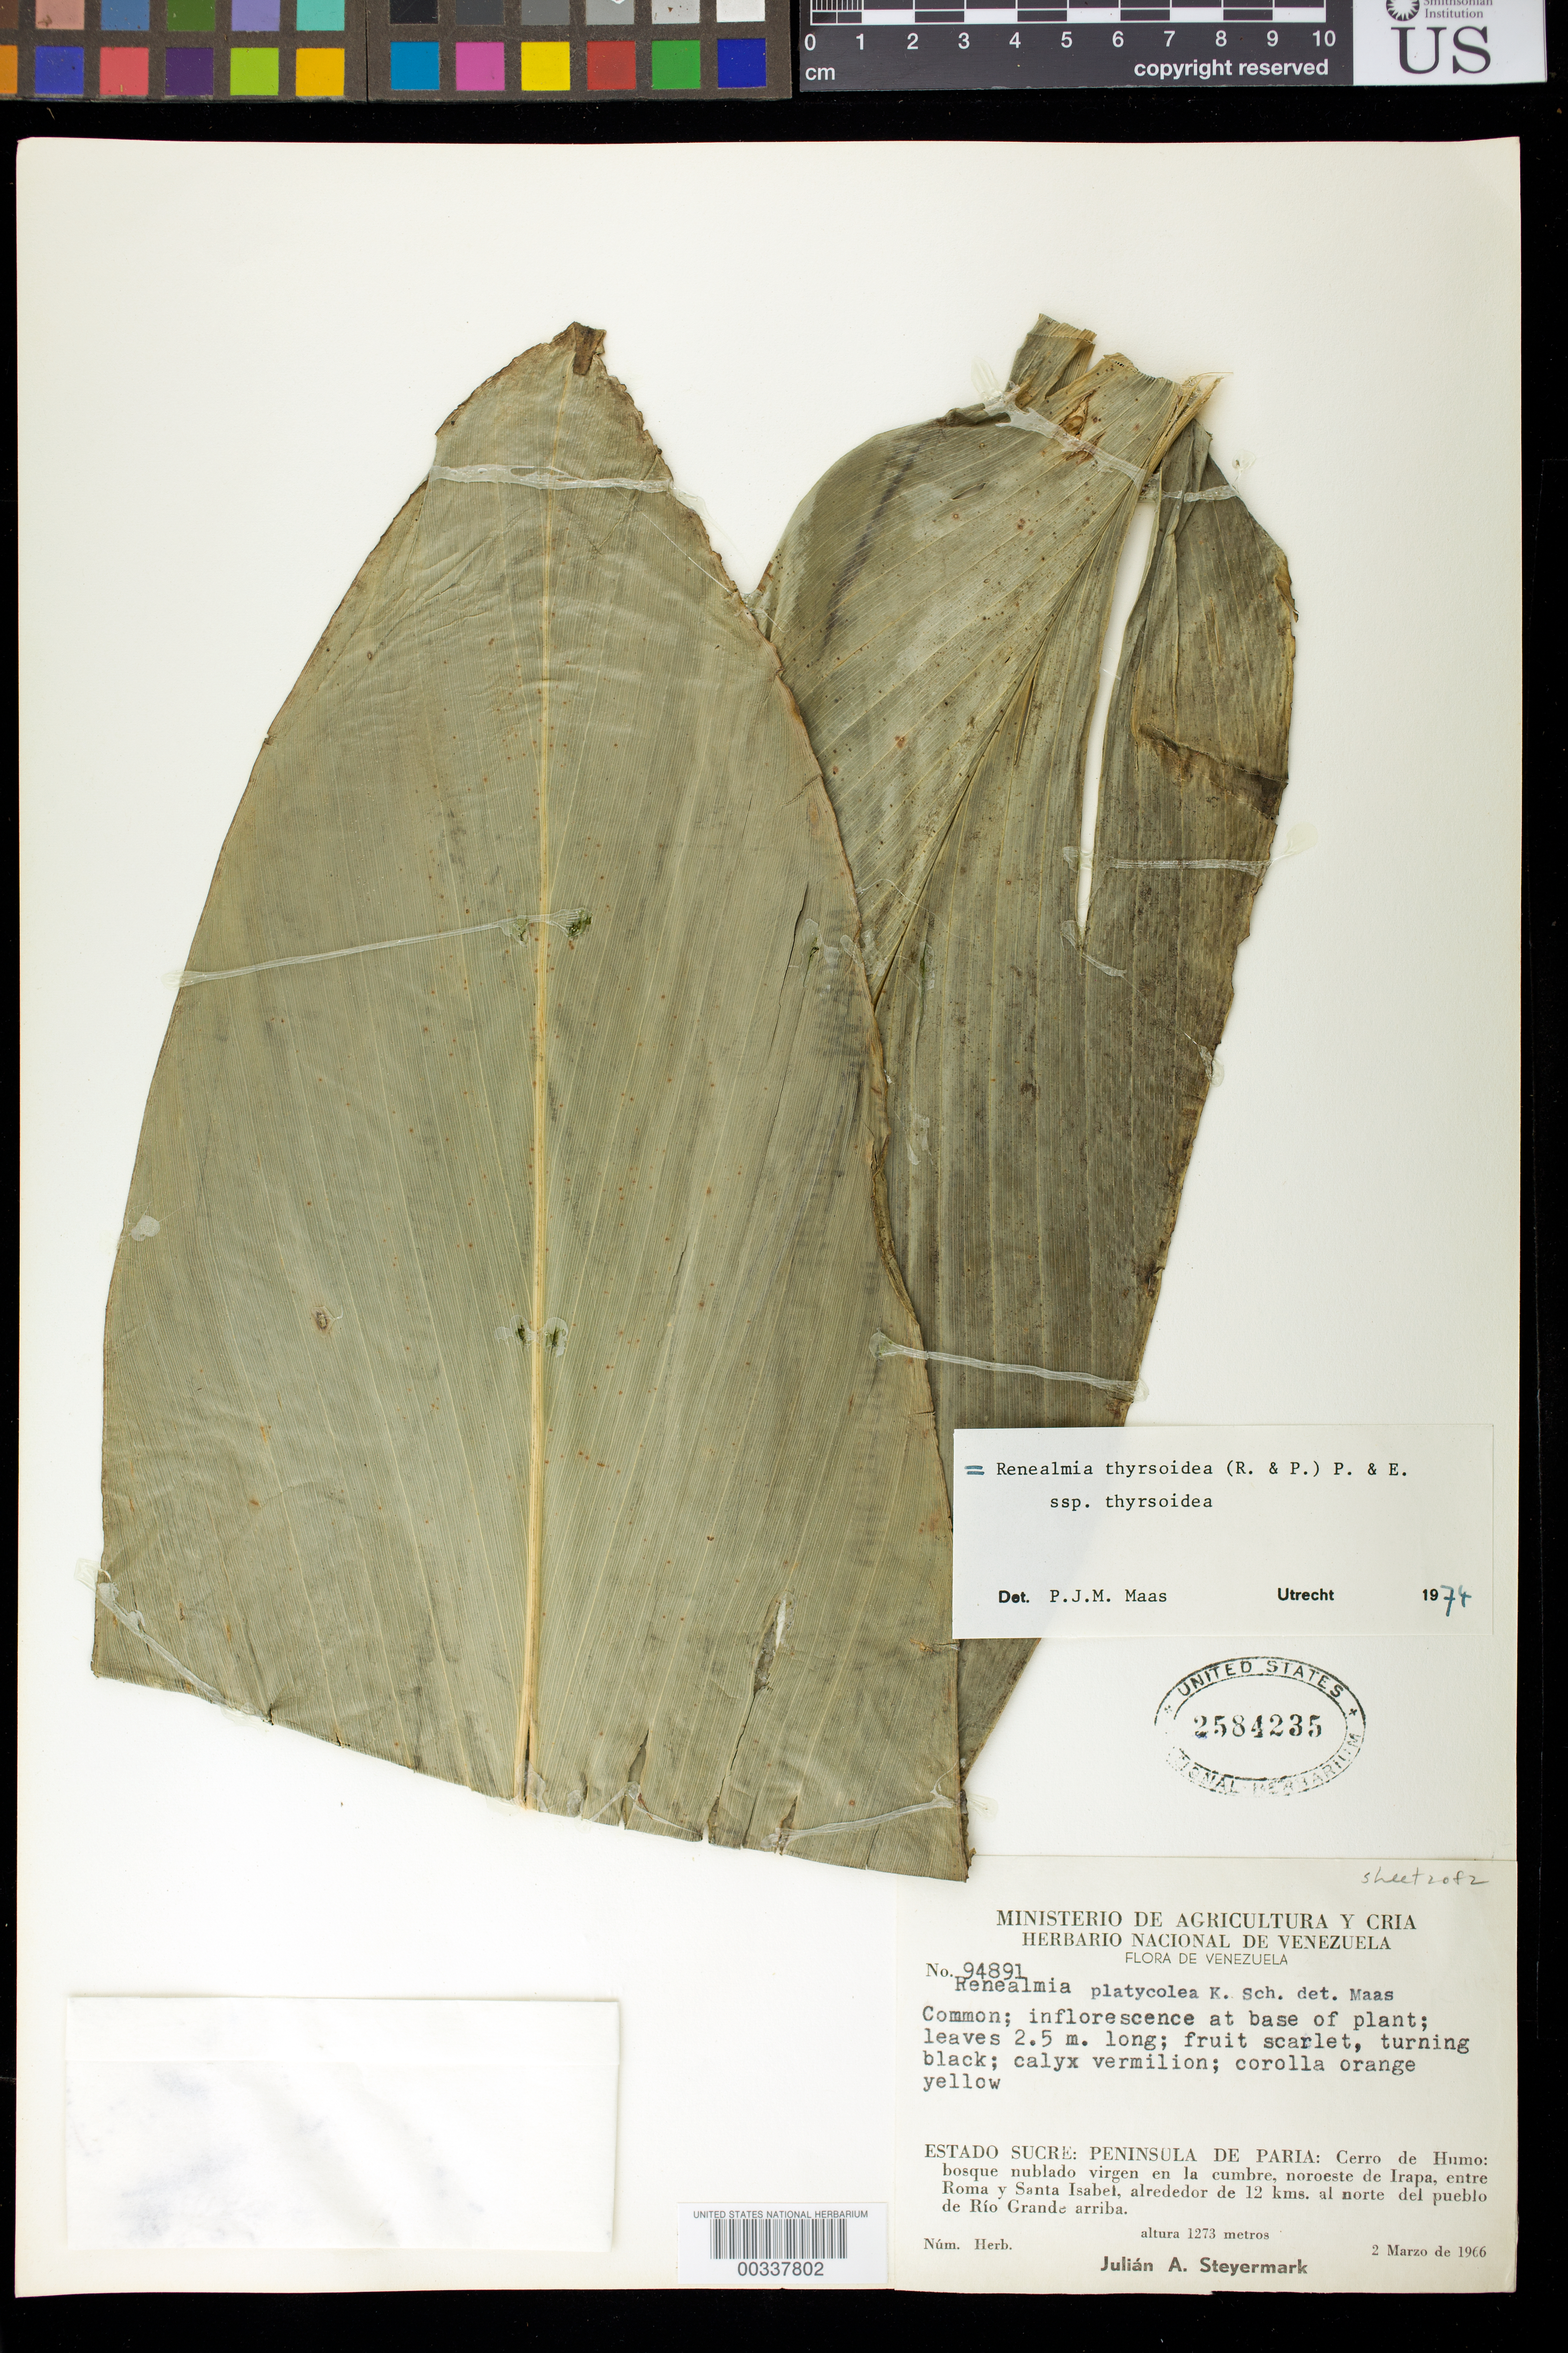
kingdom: Plantae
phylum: Tracheophyta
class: Liliopsida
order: Zingiberales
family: Zingiberaceae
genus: Renealmia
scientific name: Renealmia thyrsoidea subsp. thyrsoidea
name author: (Ruiz & Pav.) Poepp. & Endl.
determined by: Maas, Paul J. M.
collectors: J. Steyermark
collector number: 94891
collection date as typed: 02 Mar 1966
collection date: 1966-03-02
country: Venezuela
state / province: Sucre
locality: Peninsula de paria, cerro de humo: bosque nublado virgen en la cumbre, noroeste de irapa, entre roma y santa isabel, ...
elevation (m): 1273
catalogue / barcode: US 2584235